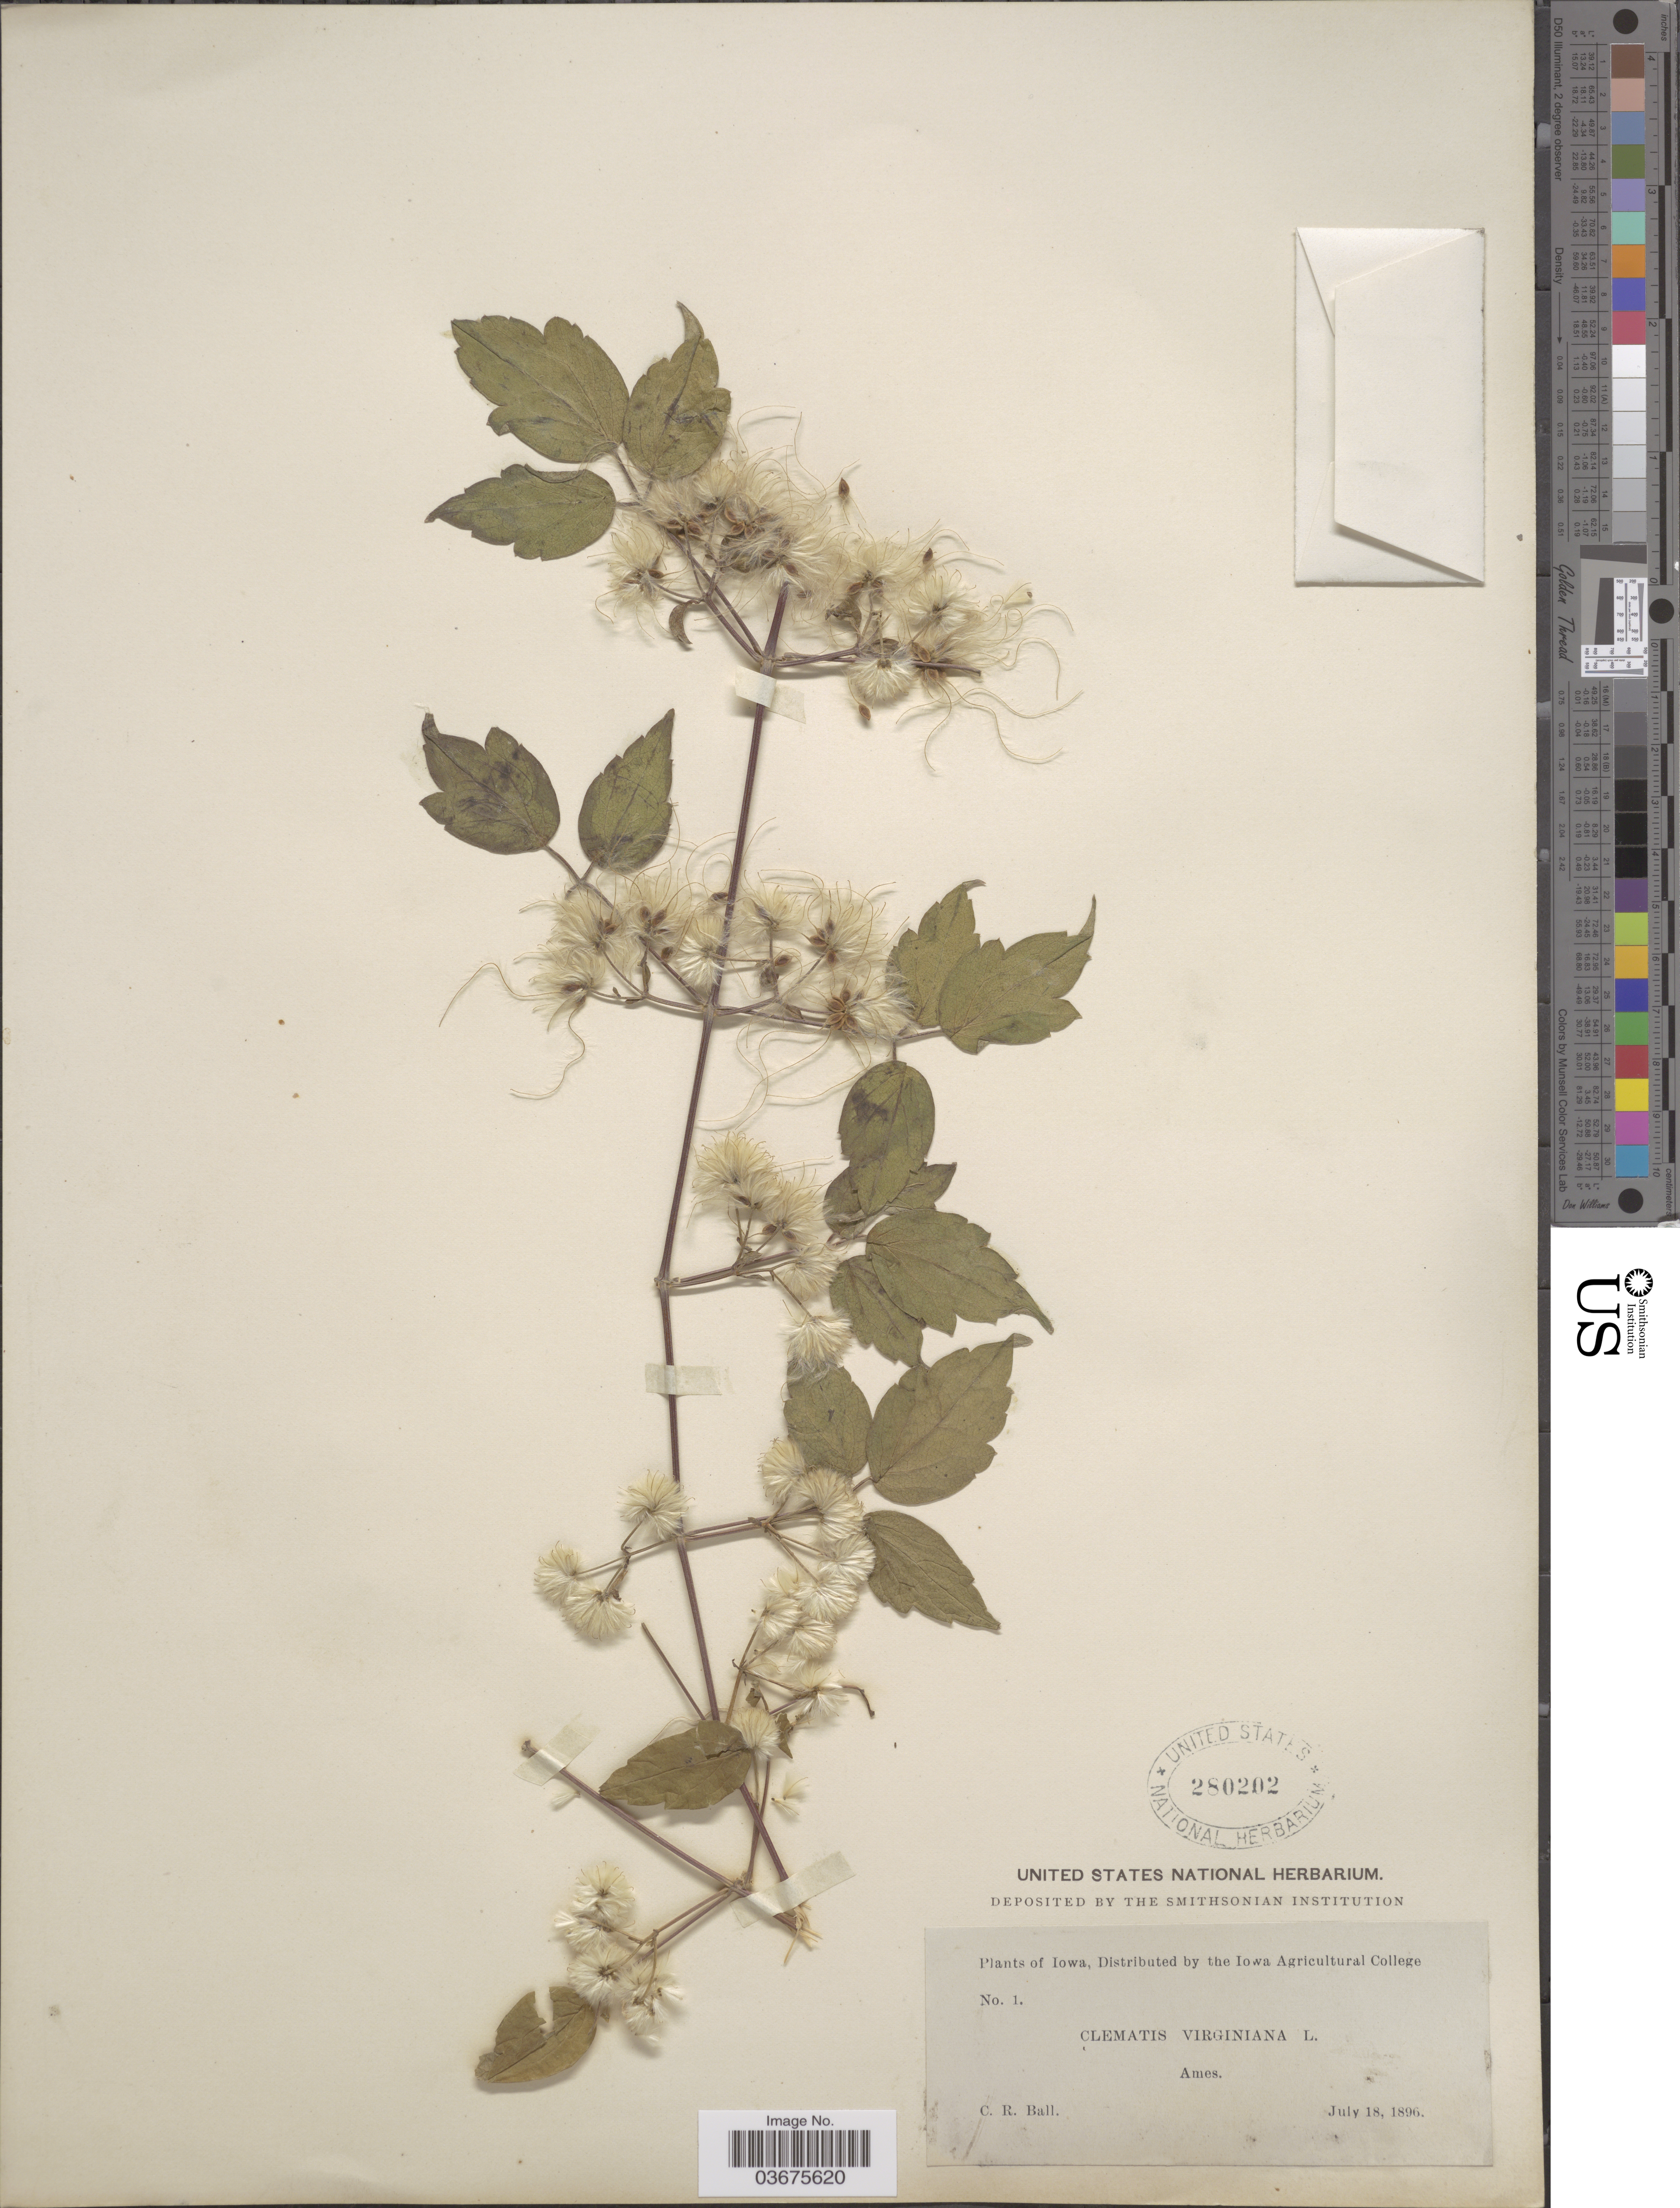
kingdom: Plantae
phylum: Tracheophyta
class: Magnoliopsida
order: Ranunculales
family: Ranunculaceae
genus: Clematis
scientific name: Clematis virginiana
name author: L.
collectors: C. R. Ball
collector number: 1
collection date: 1896-07-18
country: United States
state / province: Iowa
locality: Ames.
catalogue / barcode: US 280202